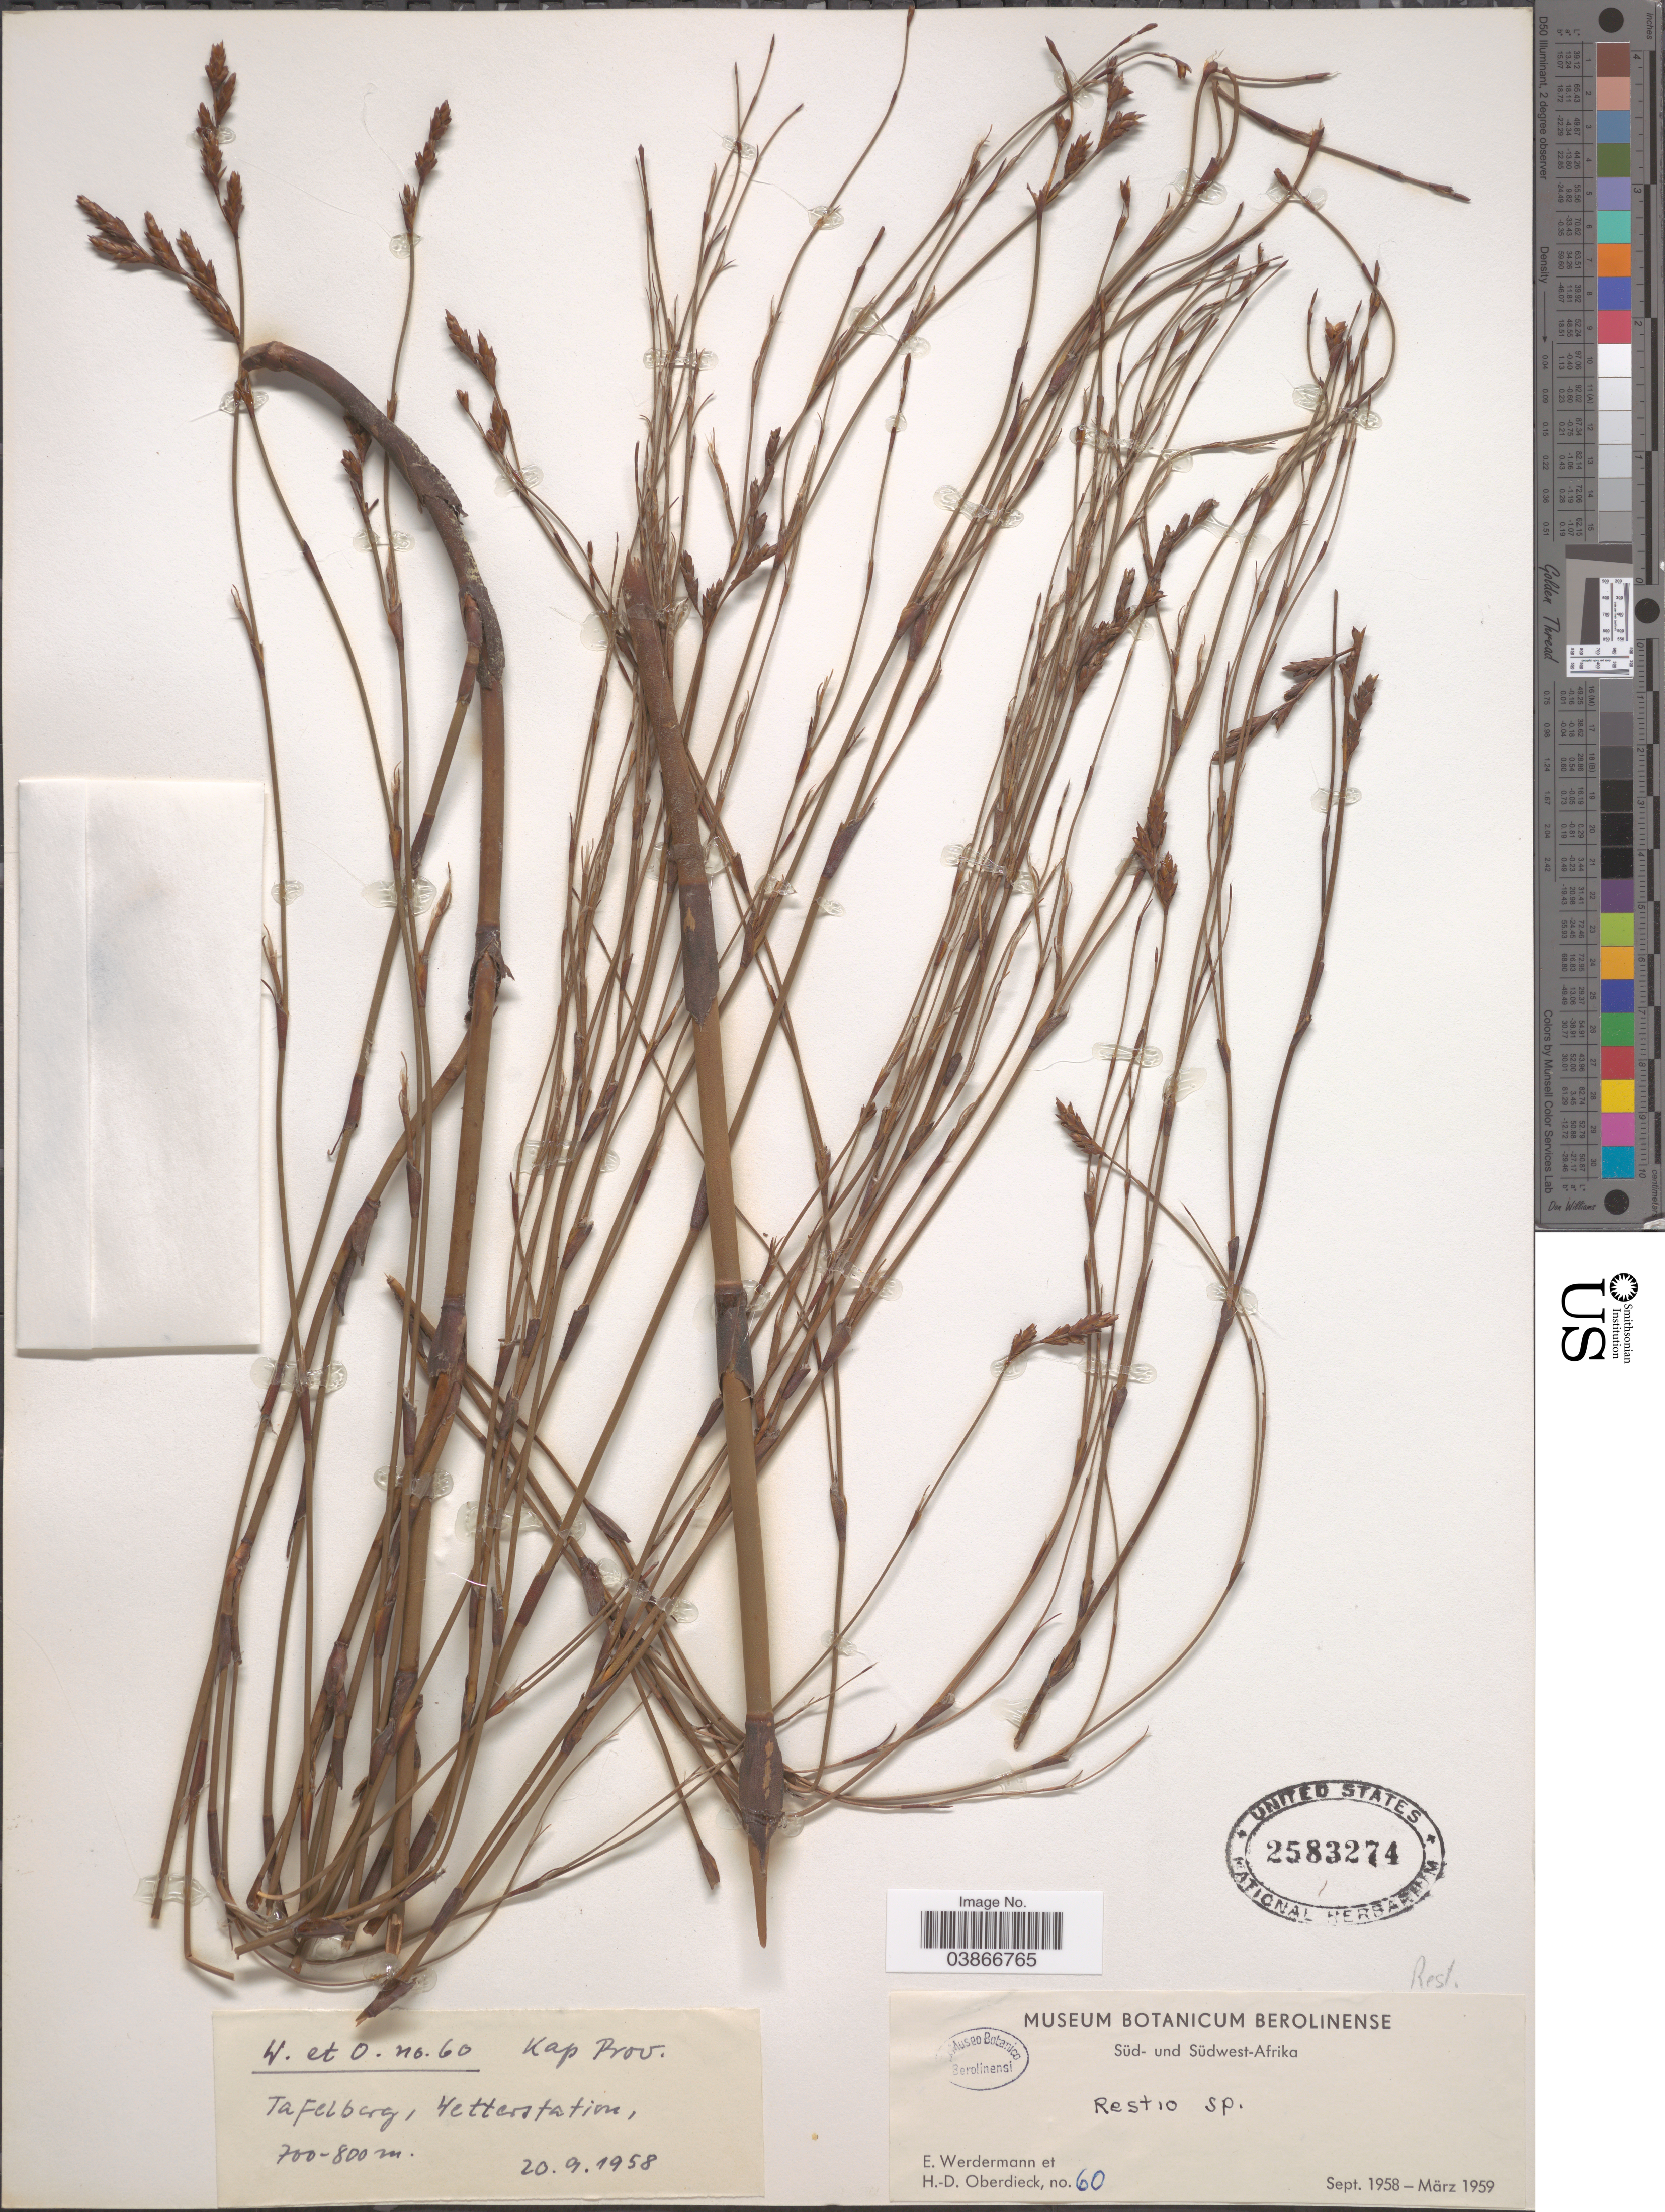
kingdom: Plantae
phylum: Tracheophyta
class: Liliopsida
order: Poales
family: Restionaceae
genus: Restio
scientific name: Restio sp.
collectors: E. Werdermann & H. Oberdieck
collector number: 60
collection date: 1958-09-20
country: South Africa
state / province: Western Cape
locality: Kap Prov. Tafelberg, Wetterstation.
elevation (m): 700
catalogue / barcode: US 2583274